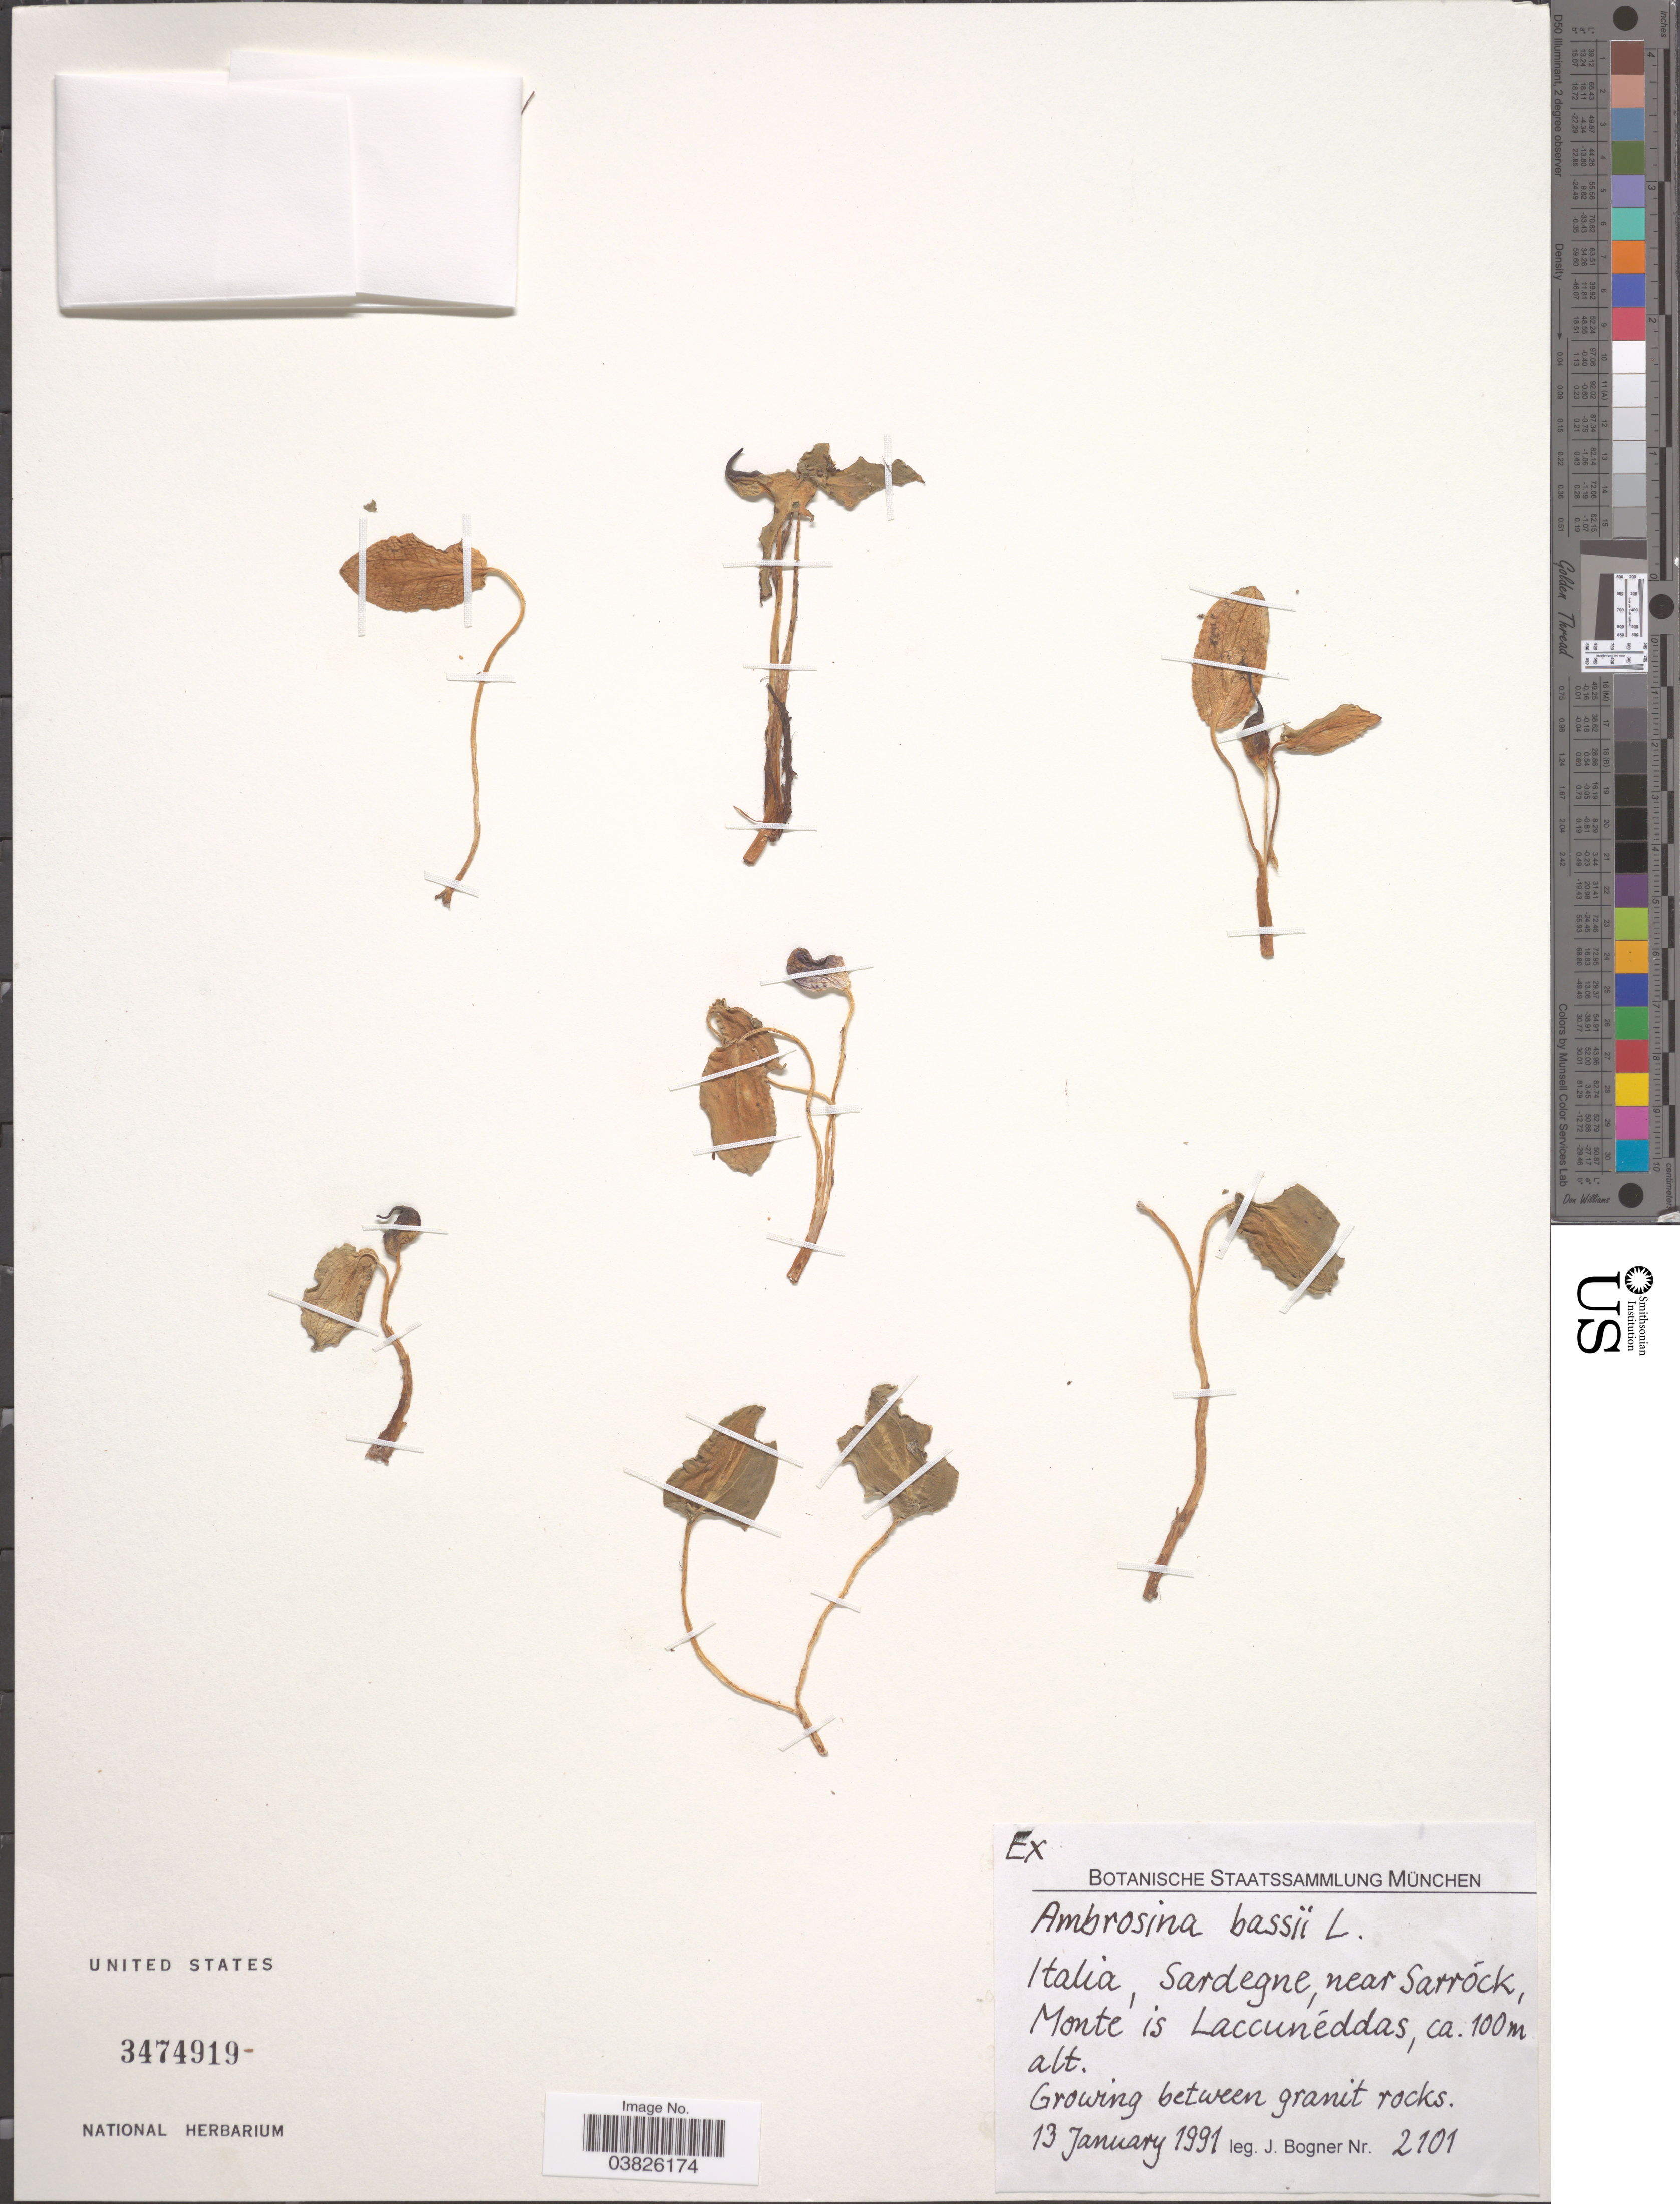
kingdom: Plantae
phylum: Tracheophyta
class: Liliopsida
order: Alismatales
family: Araceae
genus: Ambrosina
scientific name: Ambrosina bassii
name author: L.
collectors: J. Bogner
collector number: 2101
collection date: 1991-01-13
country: Italy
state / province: Sardegna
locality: Sardegne, near Sarróck, Monte is Laccunéddas.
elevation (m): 100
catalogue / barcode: US 3474919